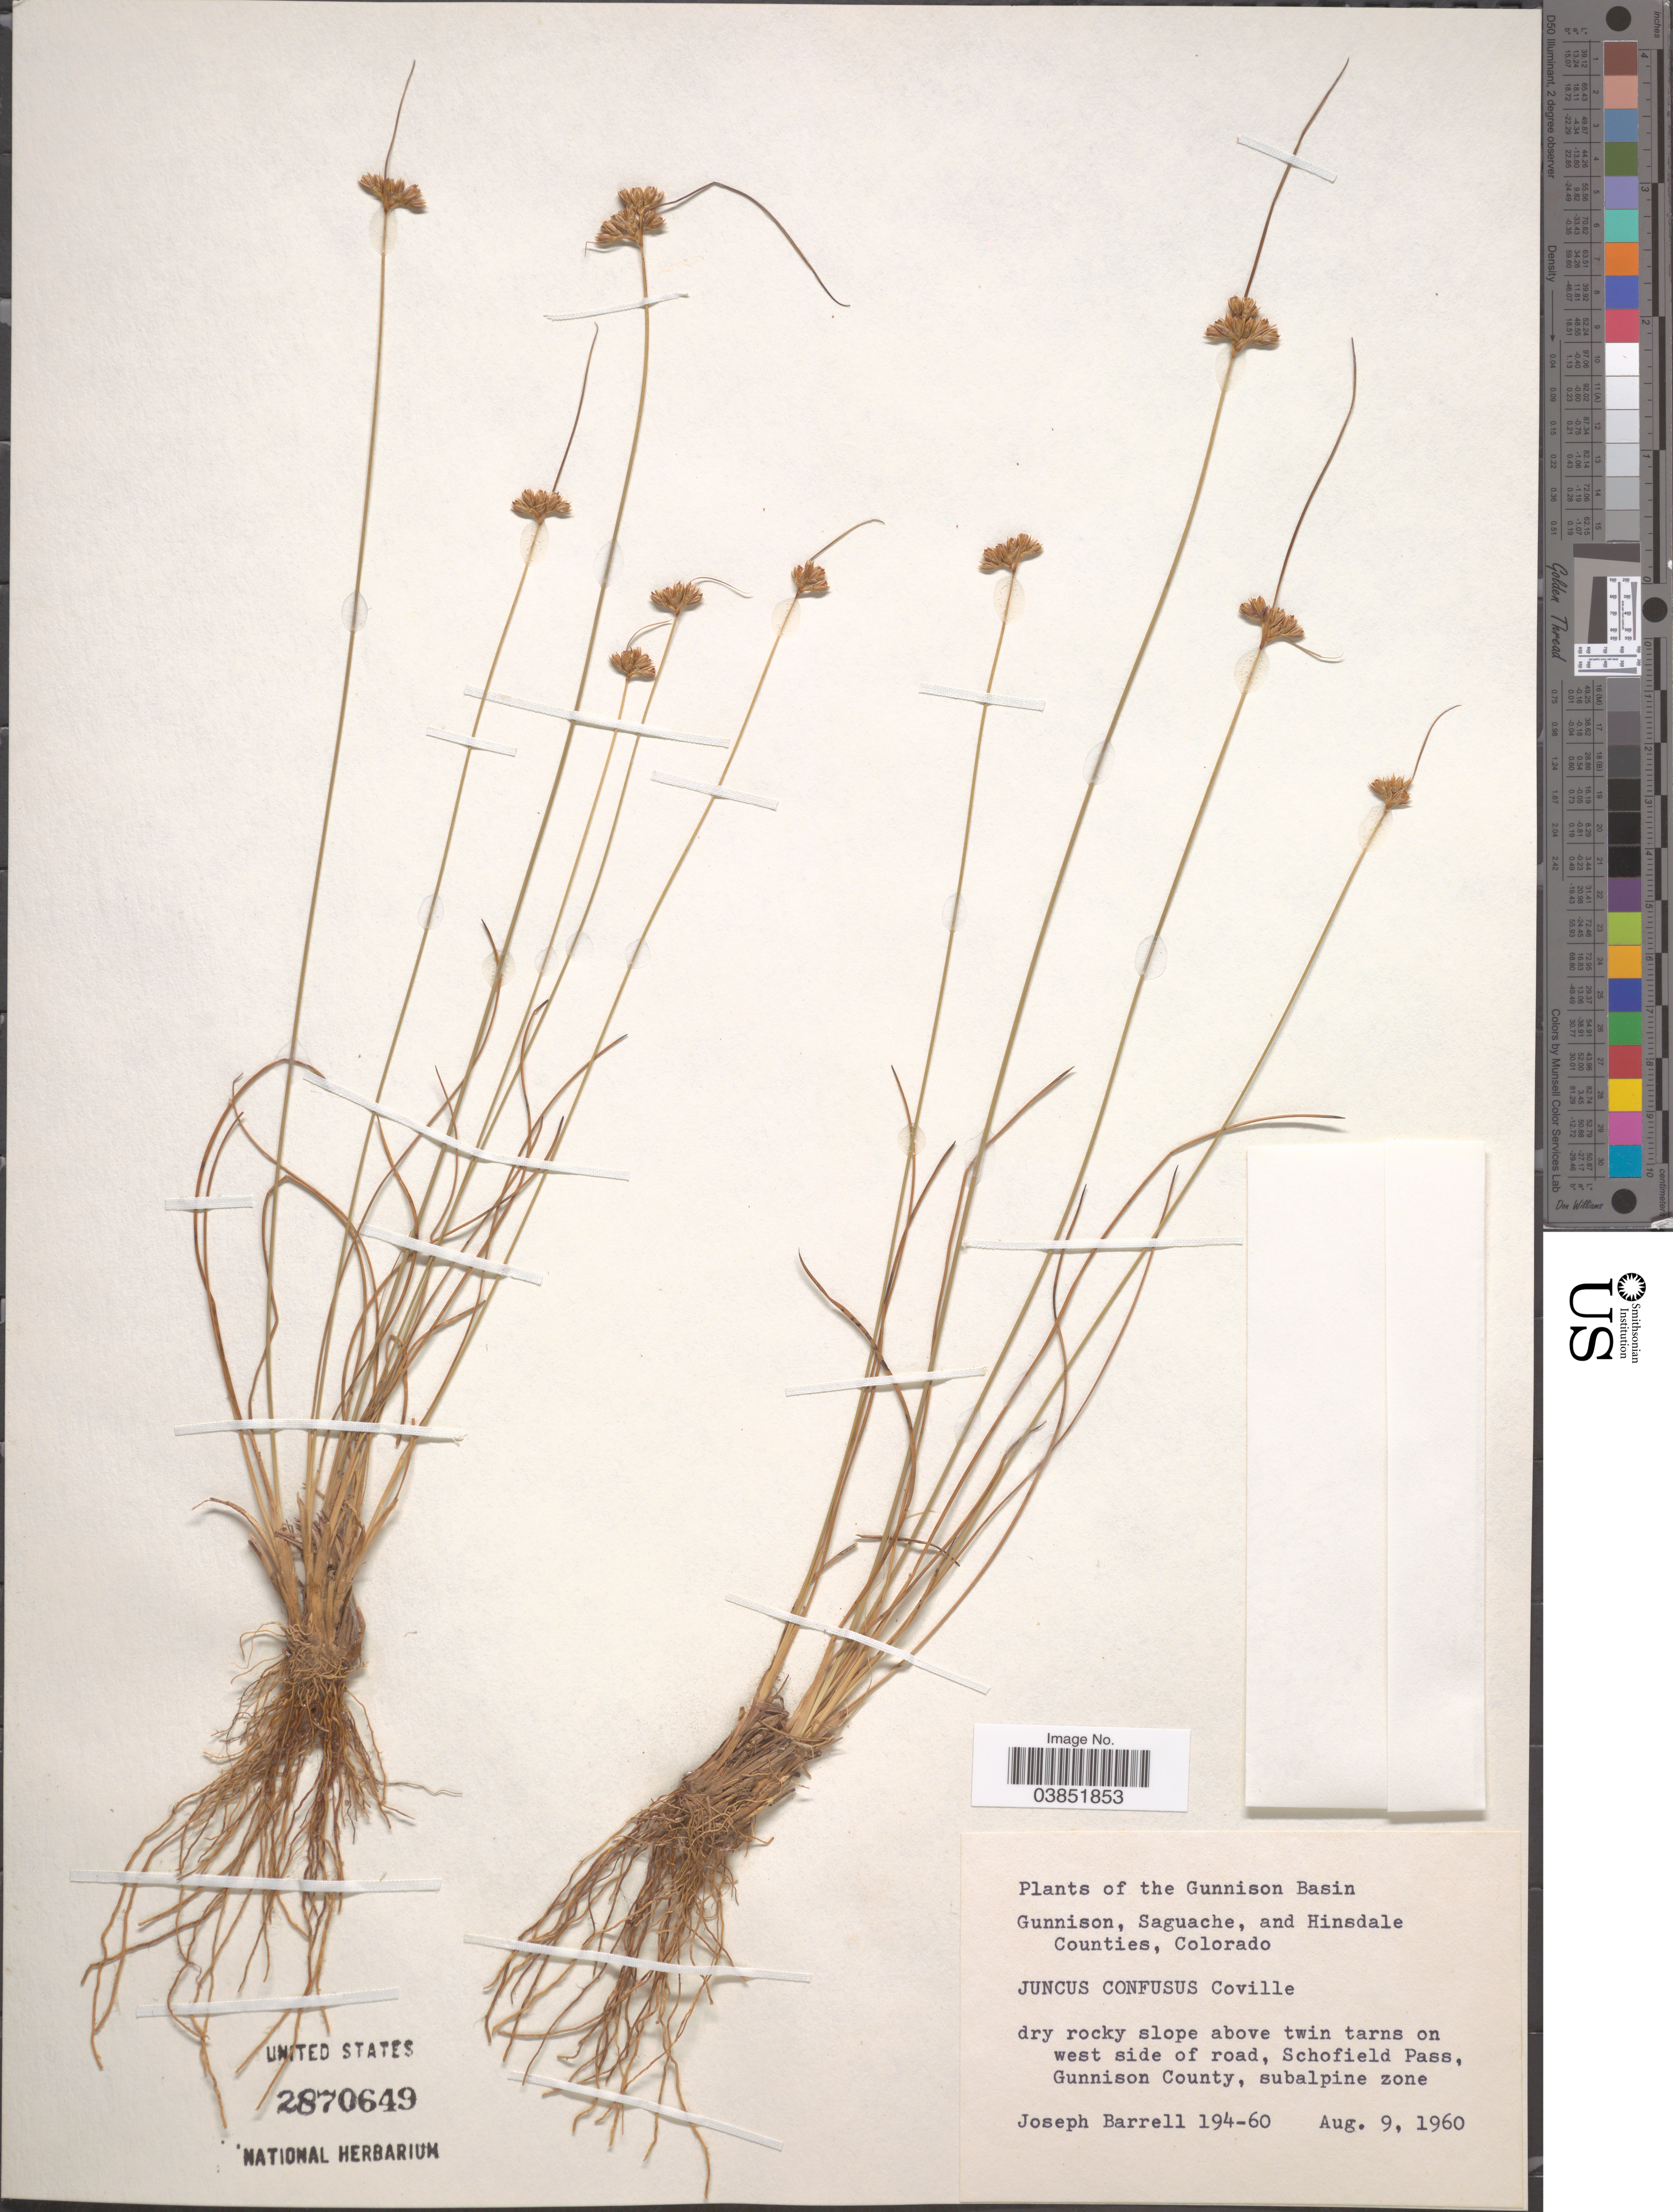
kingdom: Plantae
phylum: Tracheophyta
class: Liliopsida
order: Poales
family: Juncaceae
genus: Juncus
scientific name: Juncus confusus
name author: Coville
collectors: J. Barrell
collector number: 194-60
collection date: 1960-08-09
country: United States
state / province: Colorado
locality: Gunnison Basin. Dry rocky slope above twin tarns on west side of road, Schofield Pass, Gunnison County, subalpine zone.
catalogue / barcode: US 2870649